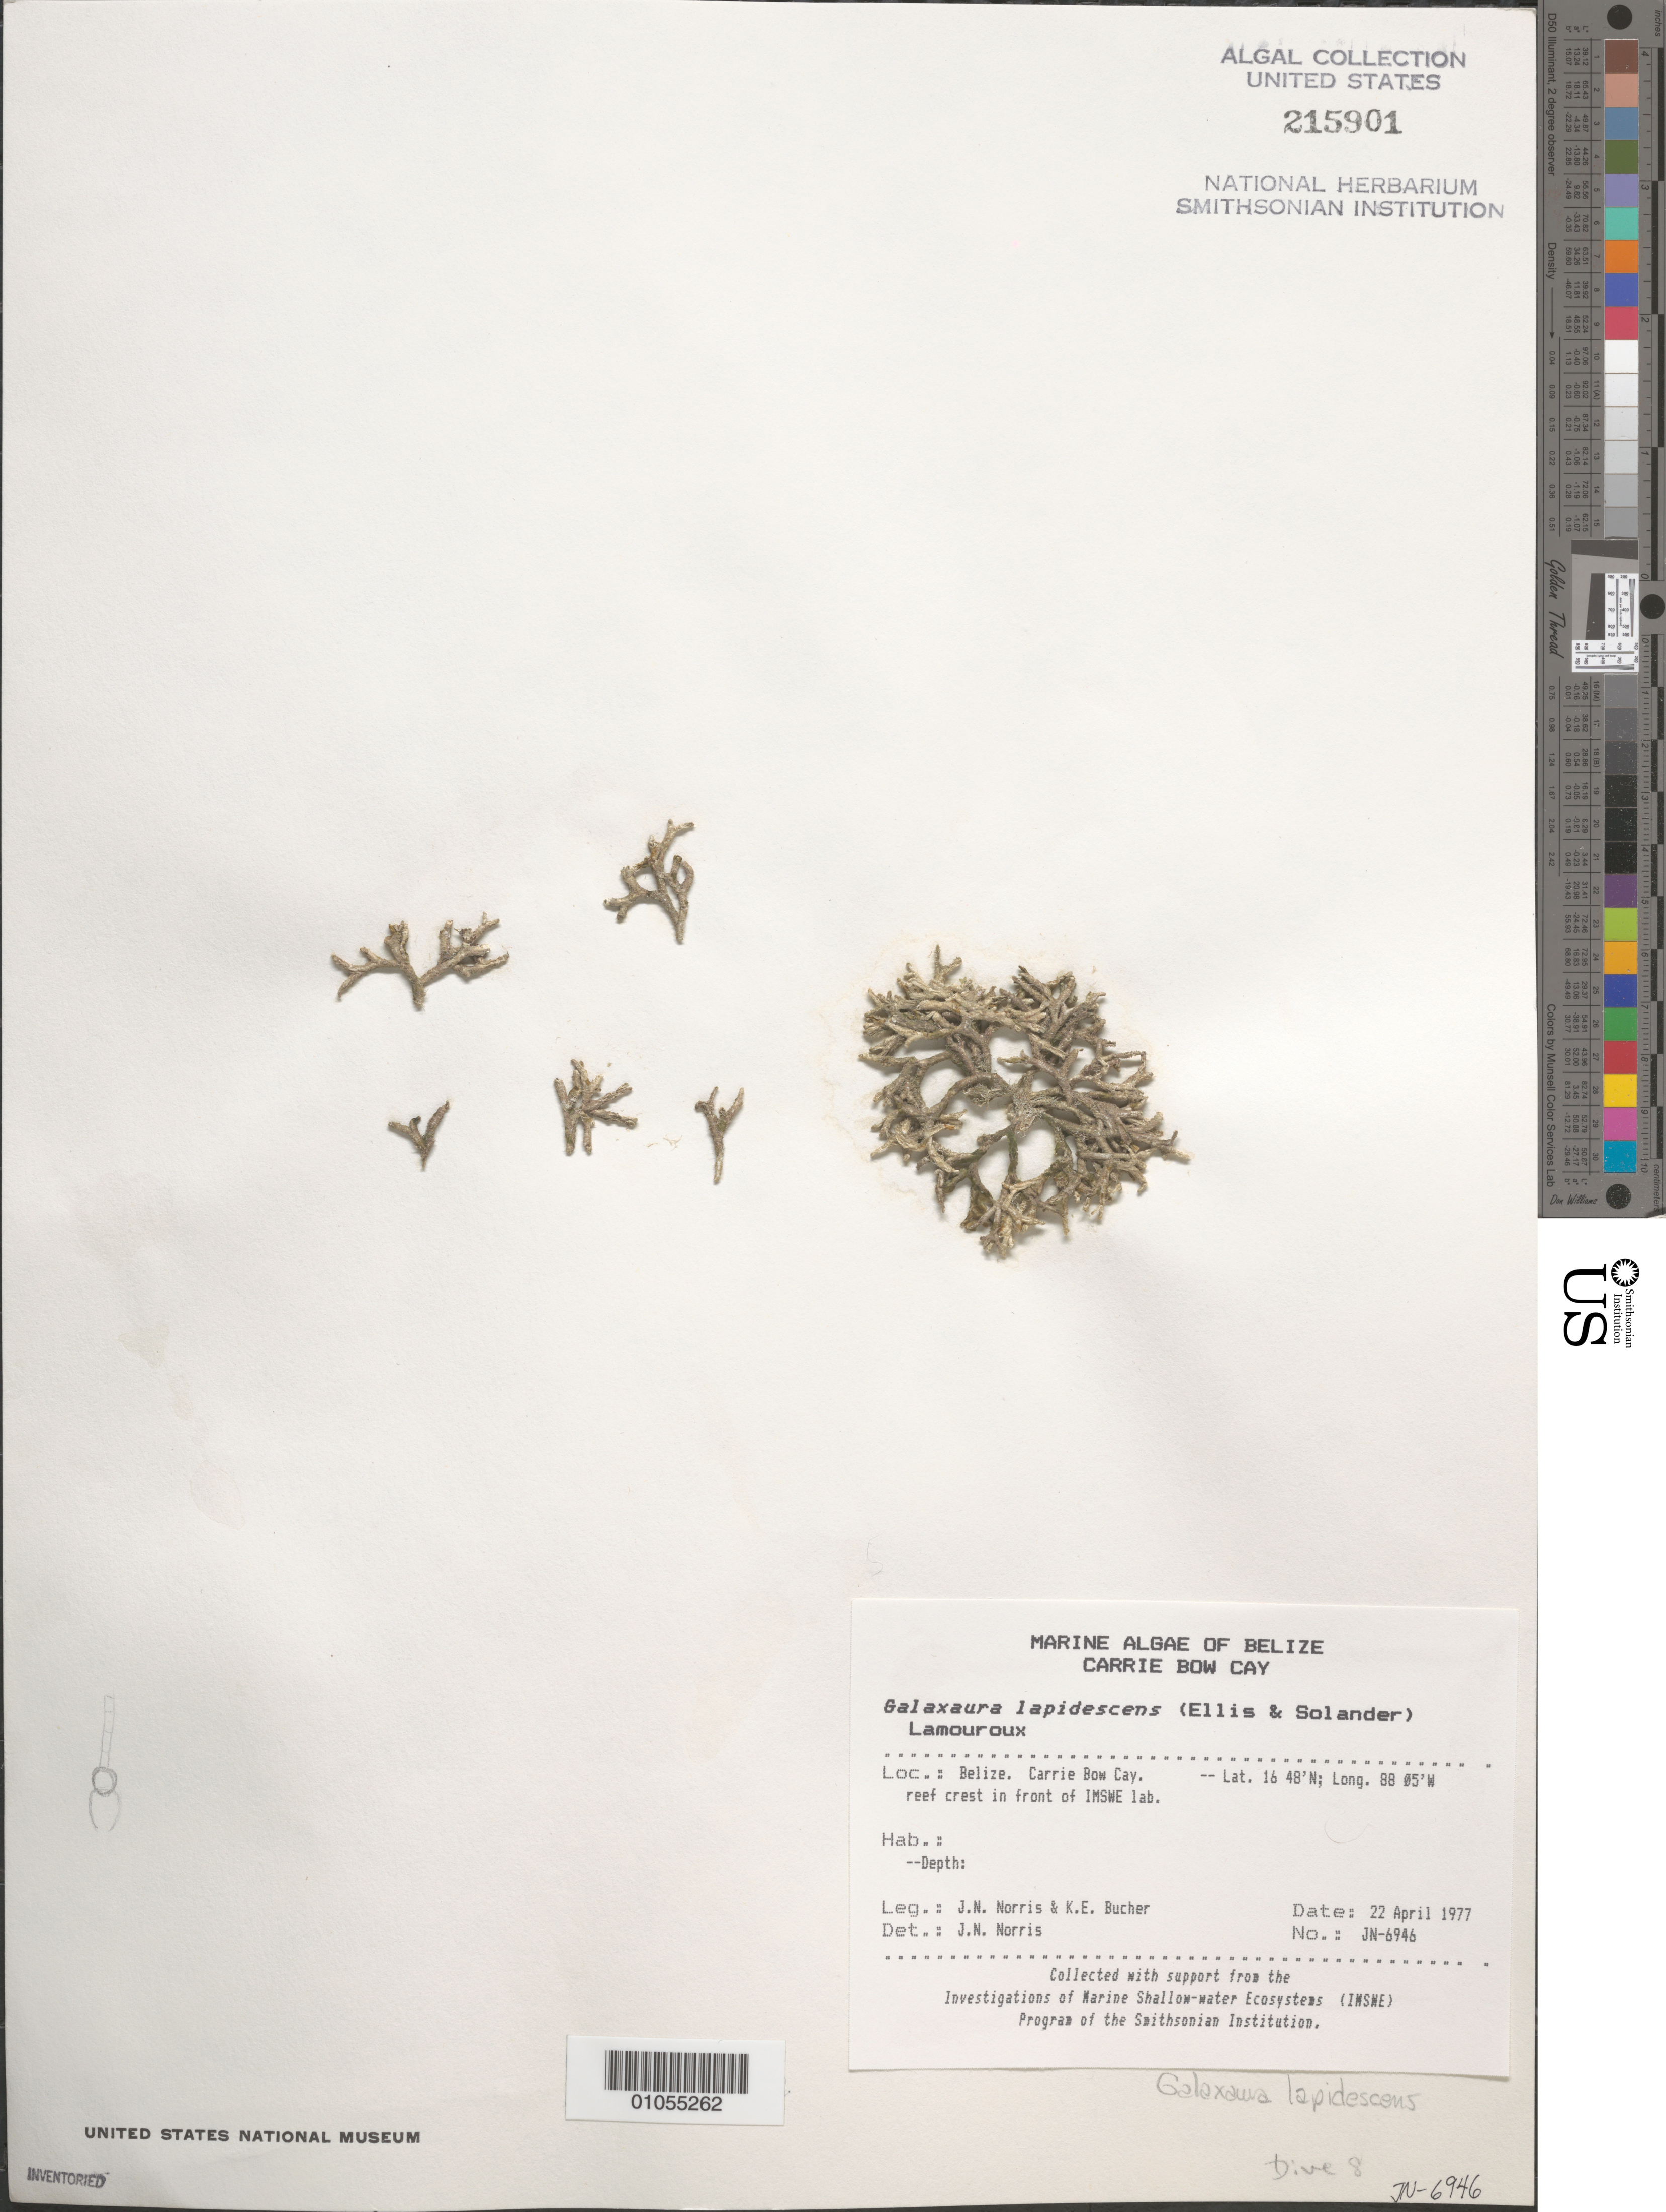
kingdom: Plantae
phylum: Rhodophyta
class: Florideophyceae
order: Nemaliales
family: Galaxauraceae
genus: Galaxaura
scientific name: Galaxaura rugosa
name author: (Ellis & Sol.) J.V.Lamouroux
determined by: Algae name updating Project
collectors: J. N. Norris & K. E. Bucher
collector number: JN-6946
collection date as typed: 22 Apr 1977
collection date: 1977-04-22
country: Belize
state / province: Stann Creek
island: Carrie Bow Cay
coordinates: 16 48'N, 88 05'W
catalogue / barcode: US 215901